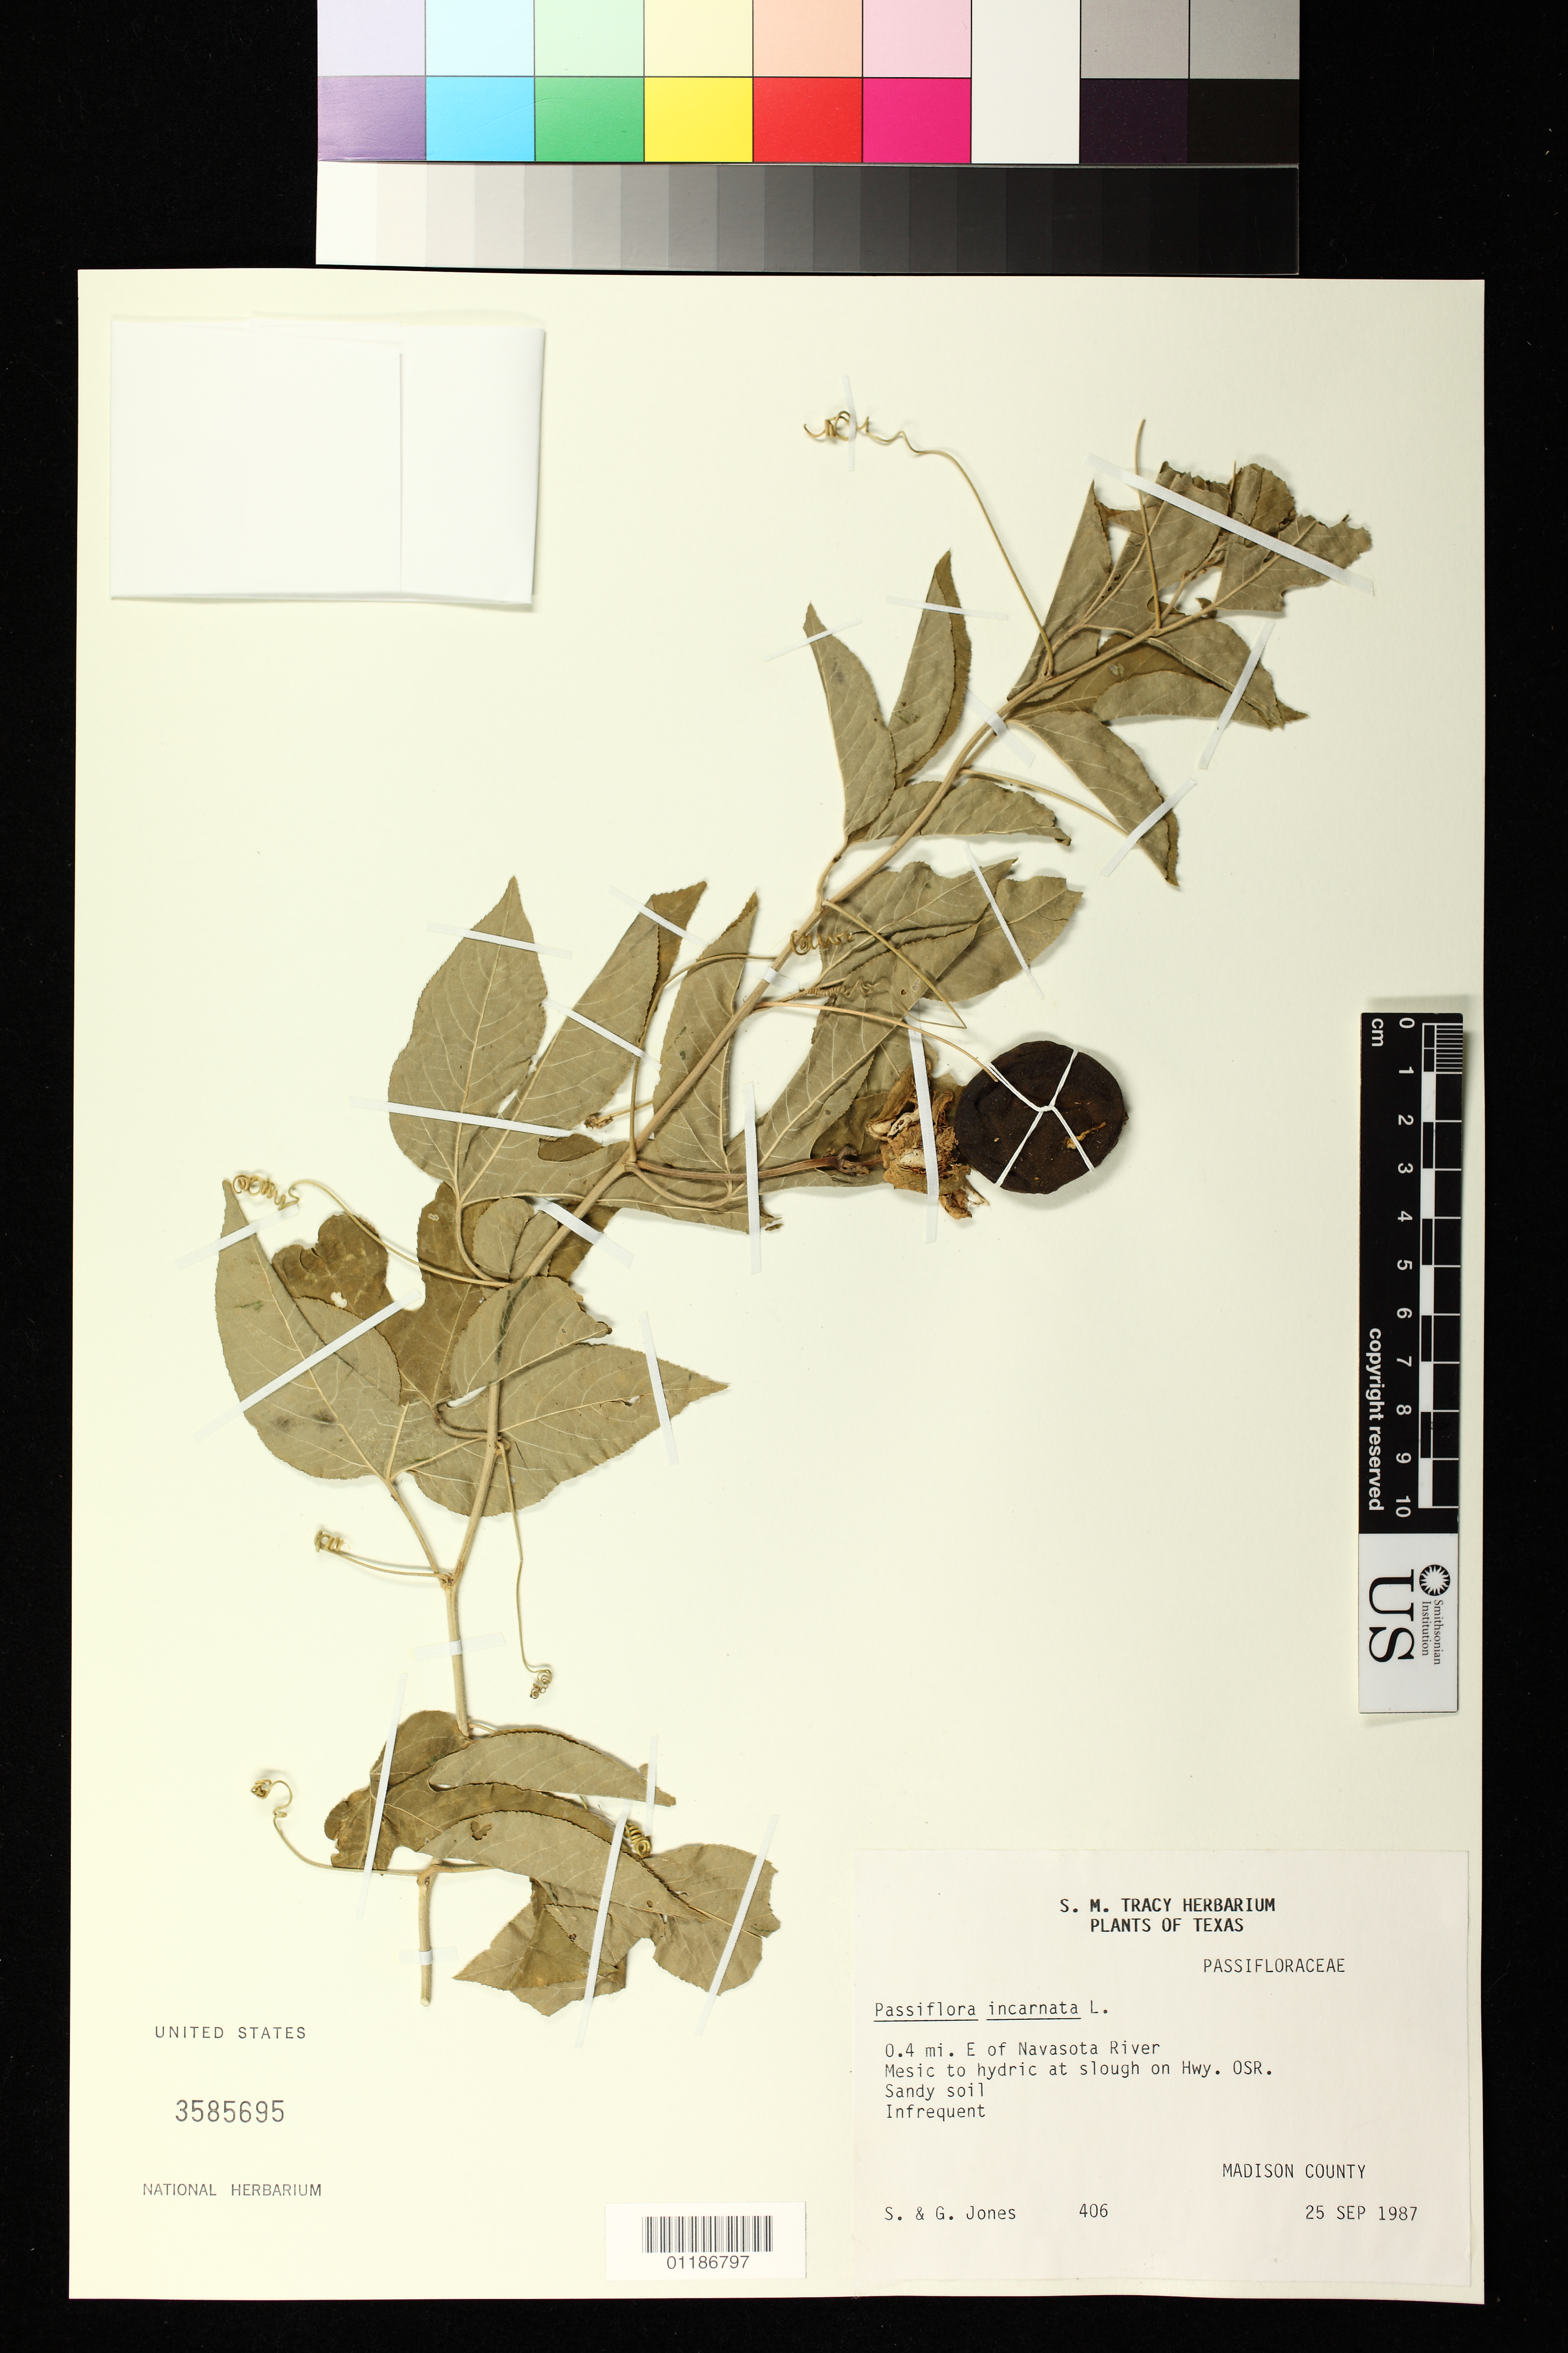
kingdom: Plantae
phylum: Tracheophyta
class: Magnoliopsida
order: Malpighiales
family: Passifloraceae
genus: Passiflora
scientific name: Passiflora incarnata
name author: L.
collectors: S. Jones & G. C. Jones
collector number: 406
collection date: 1987-09-25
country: United States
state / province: Texas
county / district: Madison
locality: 0.4 mi. E of Navasota River, mesic to hydric at slough on Hwy. OSR.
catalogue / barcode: US 3585695